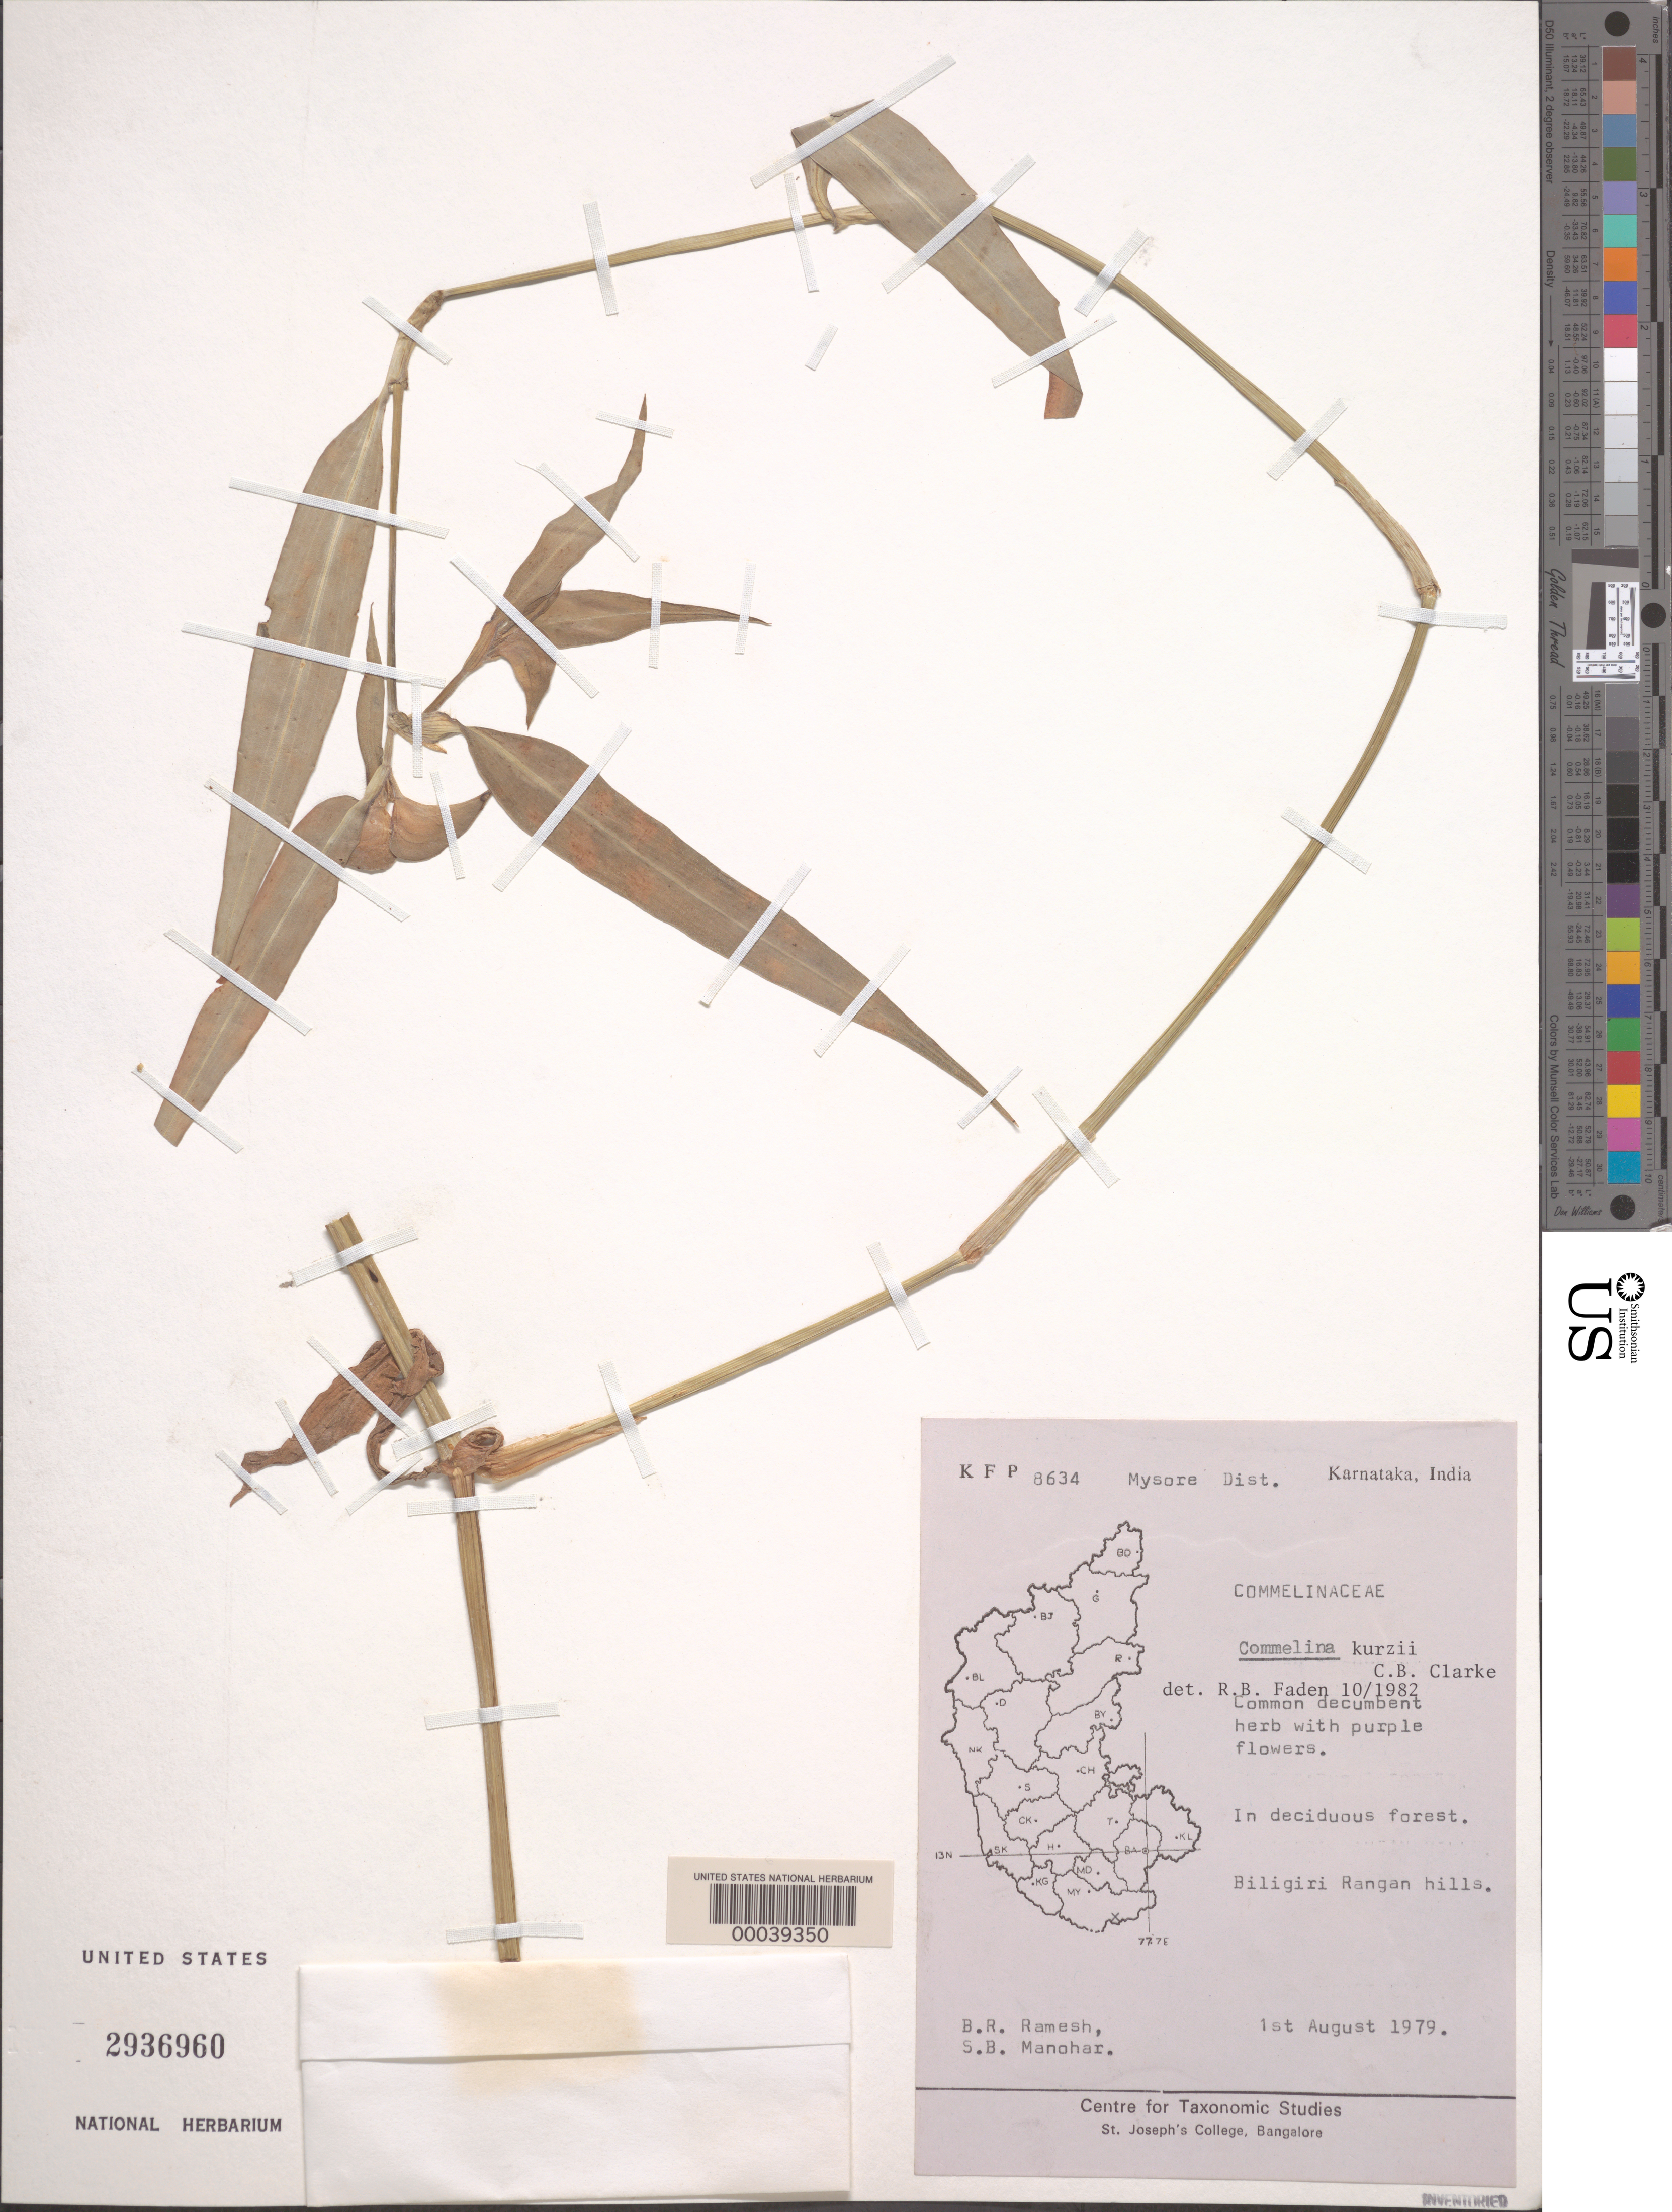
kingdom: Plantae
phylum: Tracheophyta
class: Liliopsida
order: Commelinales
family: Commelinaceae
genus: Commelina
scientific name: Commelina kurzii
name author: C.B. Clarke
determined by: Faden, Robert B., (US), Smithsonian Institution - National Museum of Natural History (UNITED STATES)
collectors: B. Ramesh & S. Manohar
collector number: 8634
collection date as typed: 01 Aug 1979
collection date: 1979-08-01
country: India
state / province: Karnataka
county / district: Mysore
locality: Biligiri rangan hills, mysore state [mysore state = karnataka.]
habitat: Deciduous forest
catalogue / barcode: US 2936960